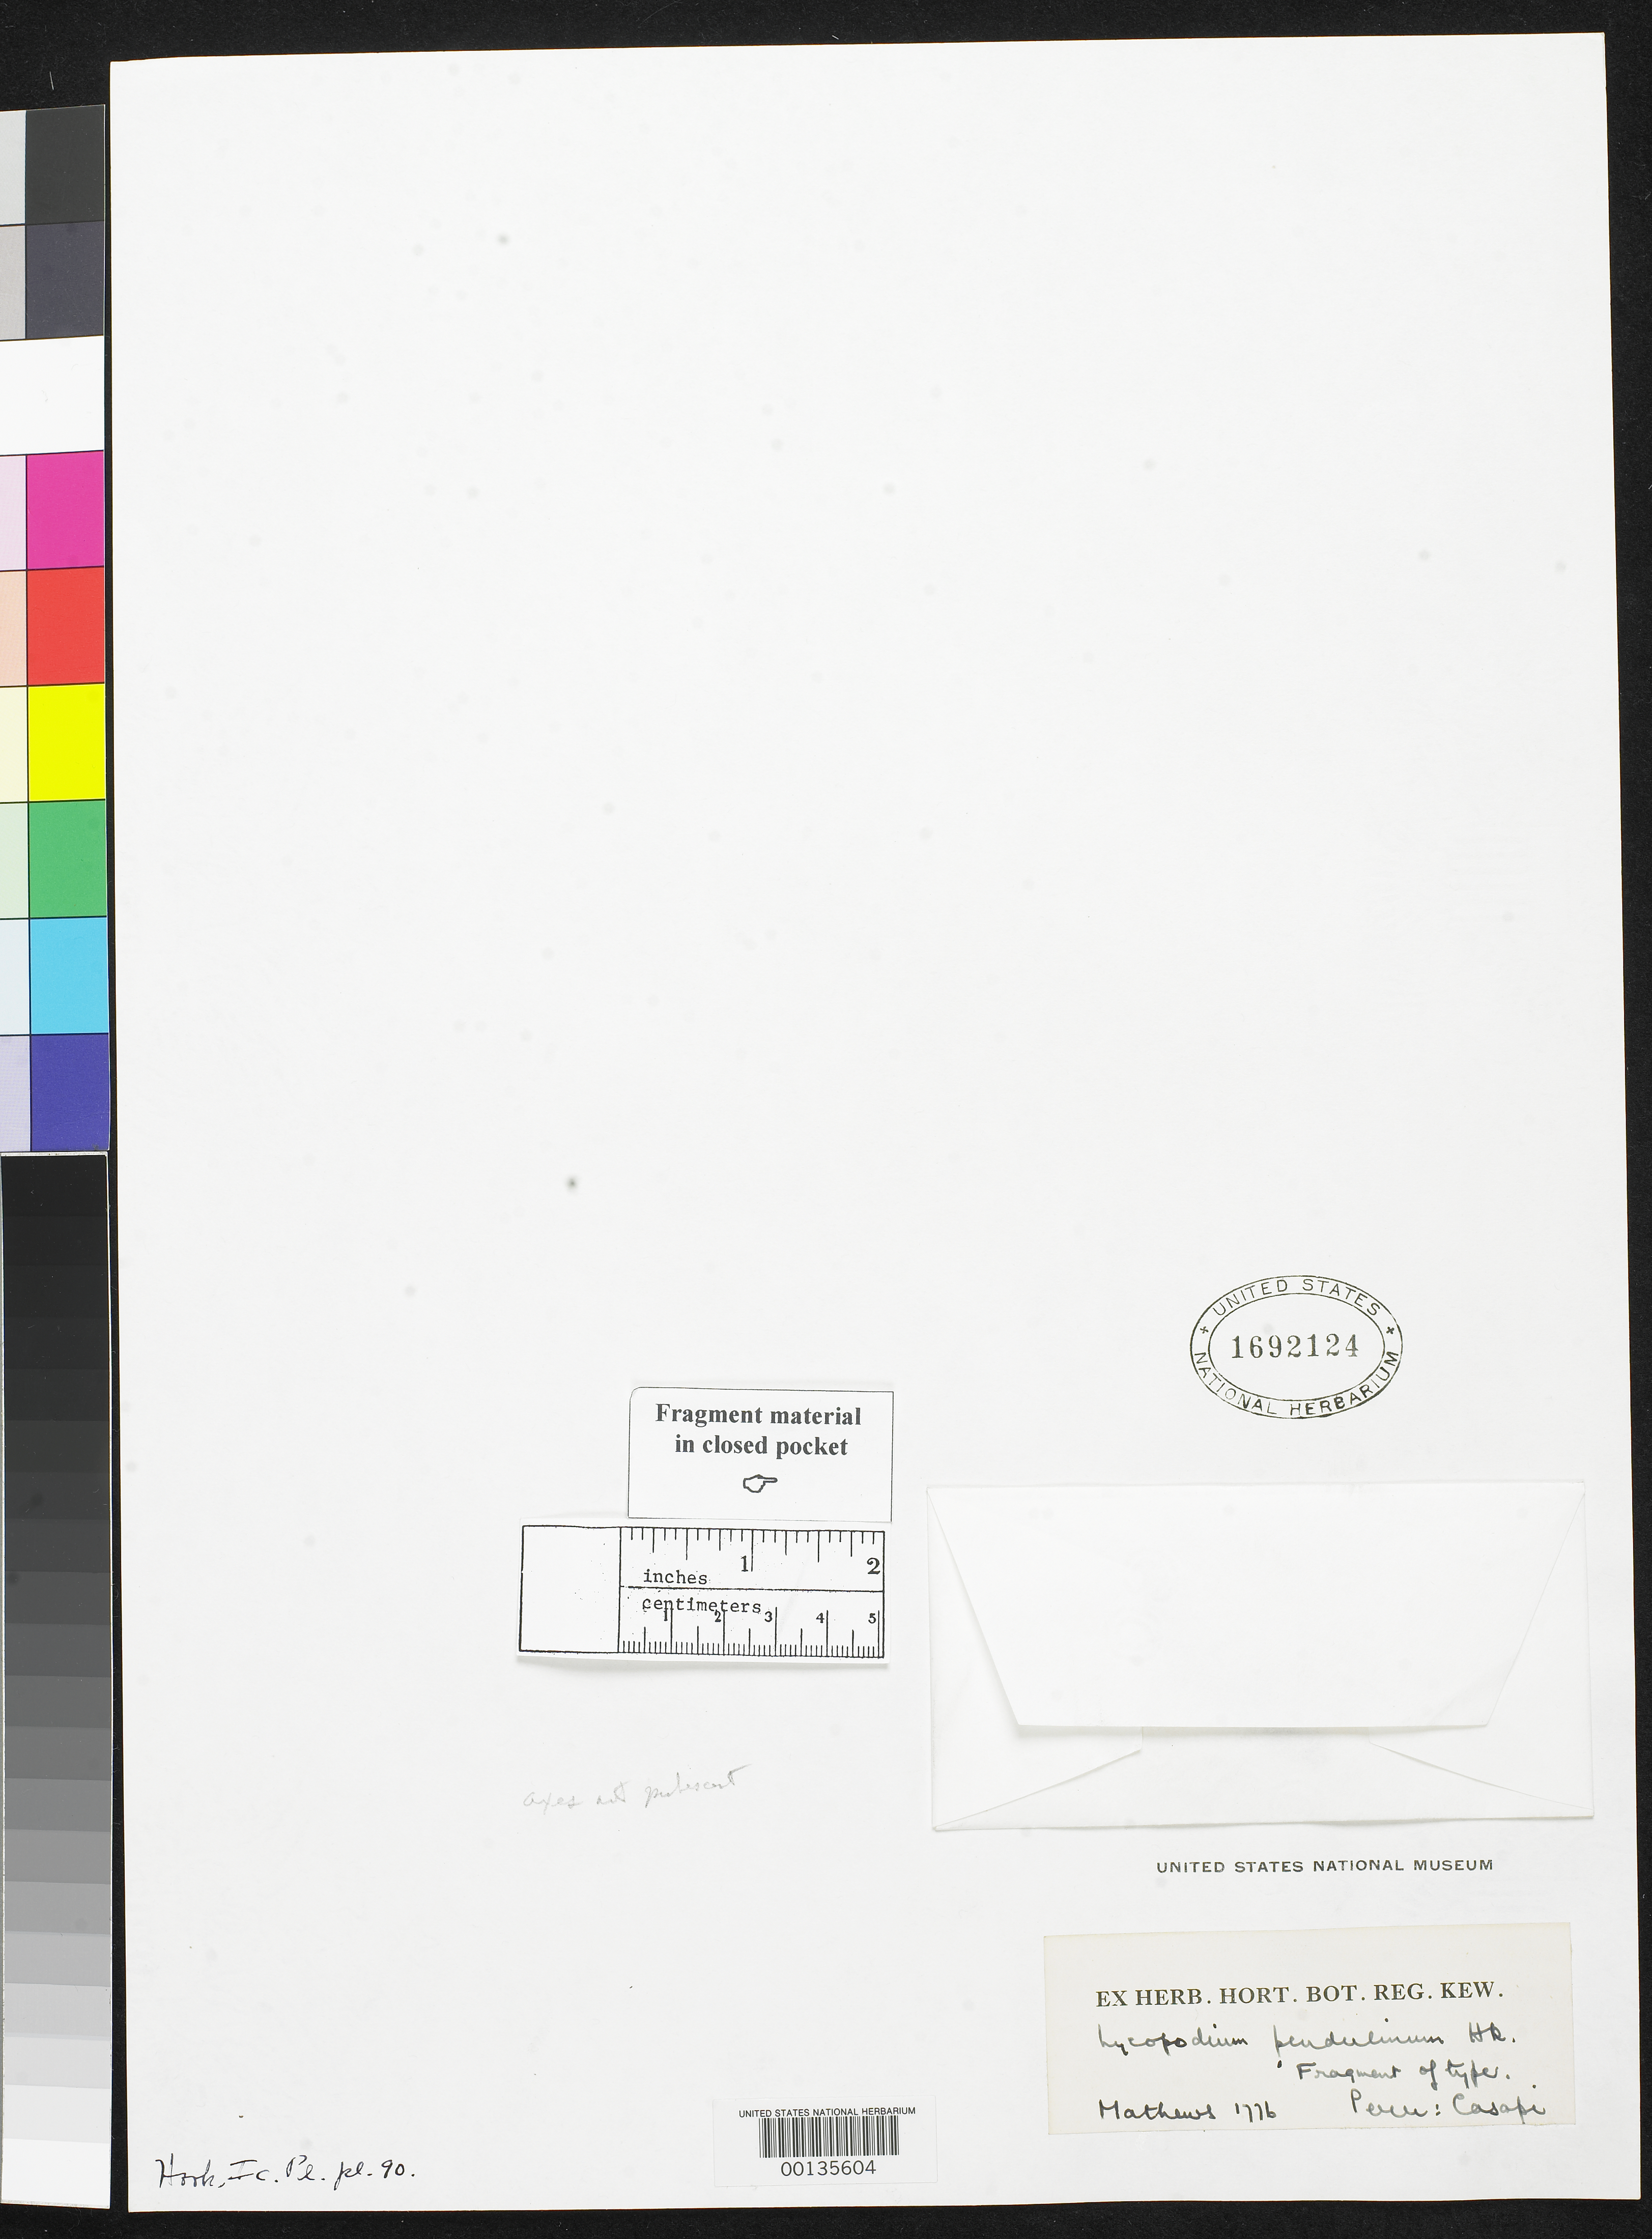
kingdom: Plantae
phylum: Tracheophyta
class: Lycopodiopsida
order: Lycopodiales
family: Lycopodiaceae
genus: Lycopodium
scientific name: Lycopodium pendulinum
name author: Hook.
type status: Type Fragment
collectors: A. Mathews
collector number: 1776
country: Peru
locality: Casapi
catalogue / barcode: US 1692124